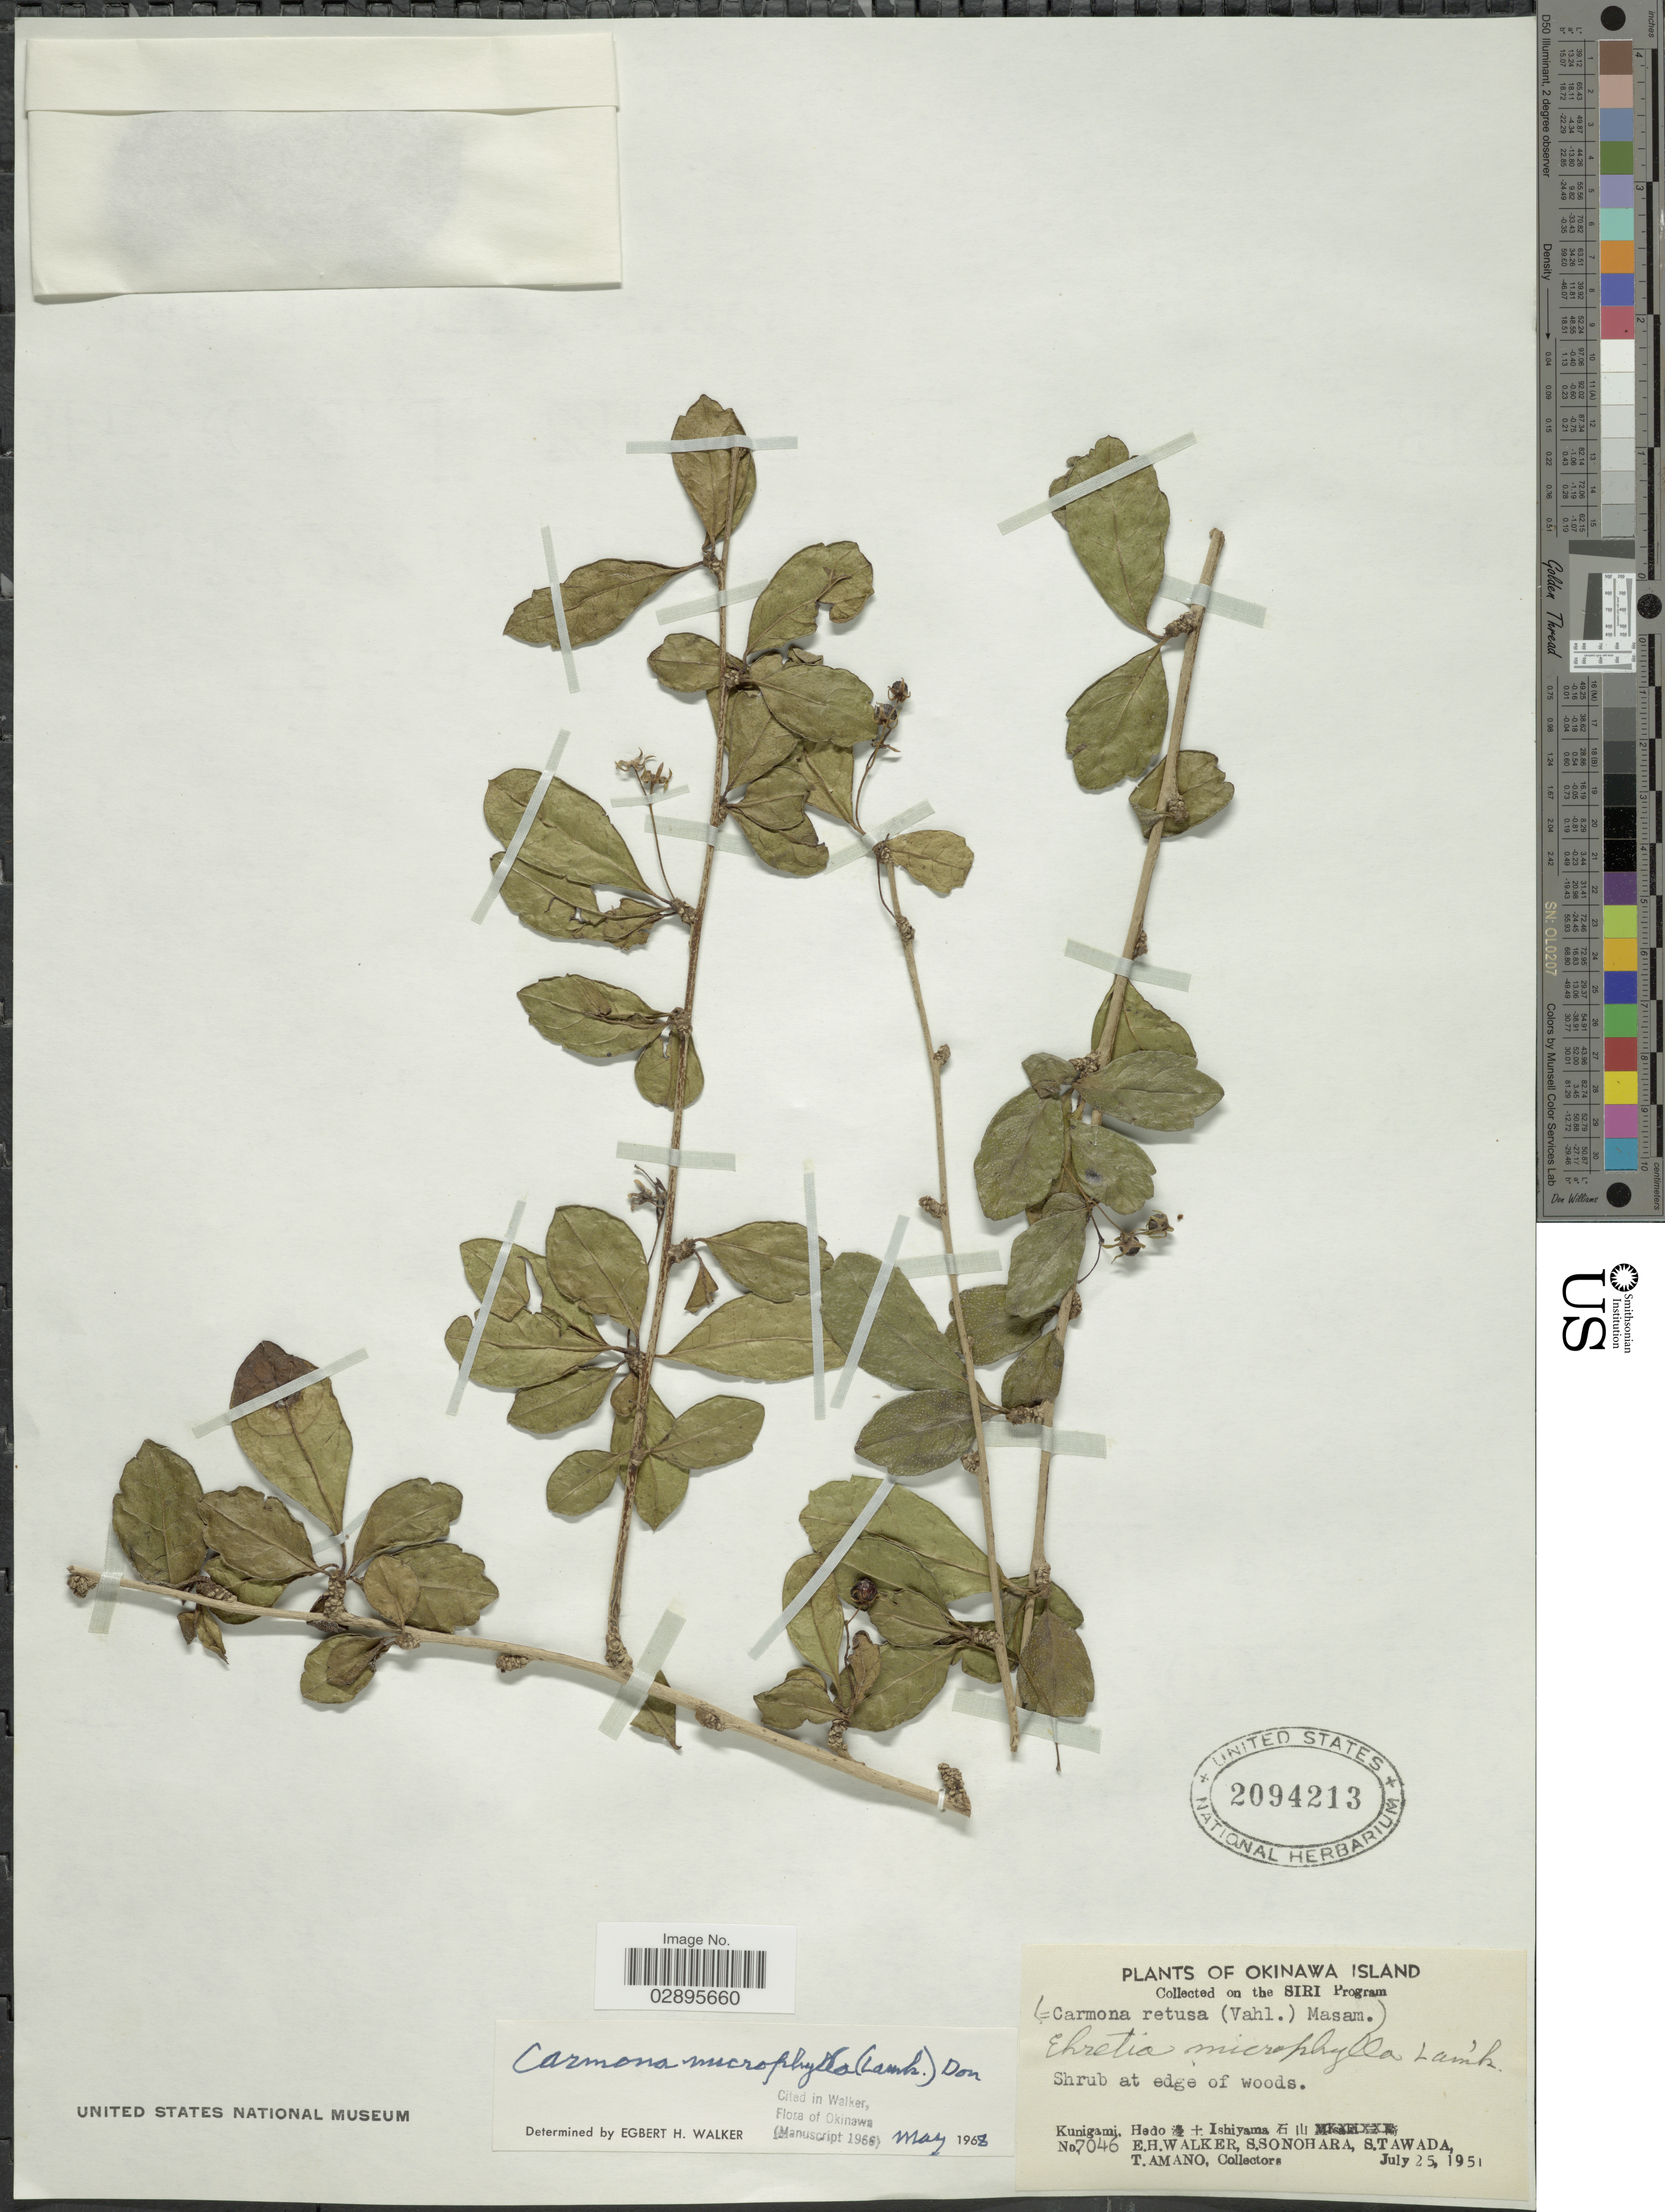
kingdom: Plantae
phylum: Tracheophyta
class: Magnoliopsida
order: Boraginales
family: Ehretiaceae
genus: Ehretia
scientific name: Ehretia microphylla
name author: Lam.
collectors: E. H. Walker, S. Sonohara, S. Tawada & T. Amano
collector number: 7046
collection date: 1951-07-25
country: Japan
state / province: Okinawa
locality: Okinawa Island. Shrub at edge of woods. Kunigami, Hedo, Ishiyama.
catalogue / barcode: US 2094213